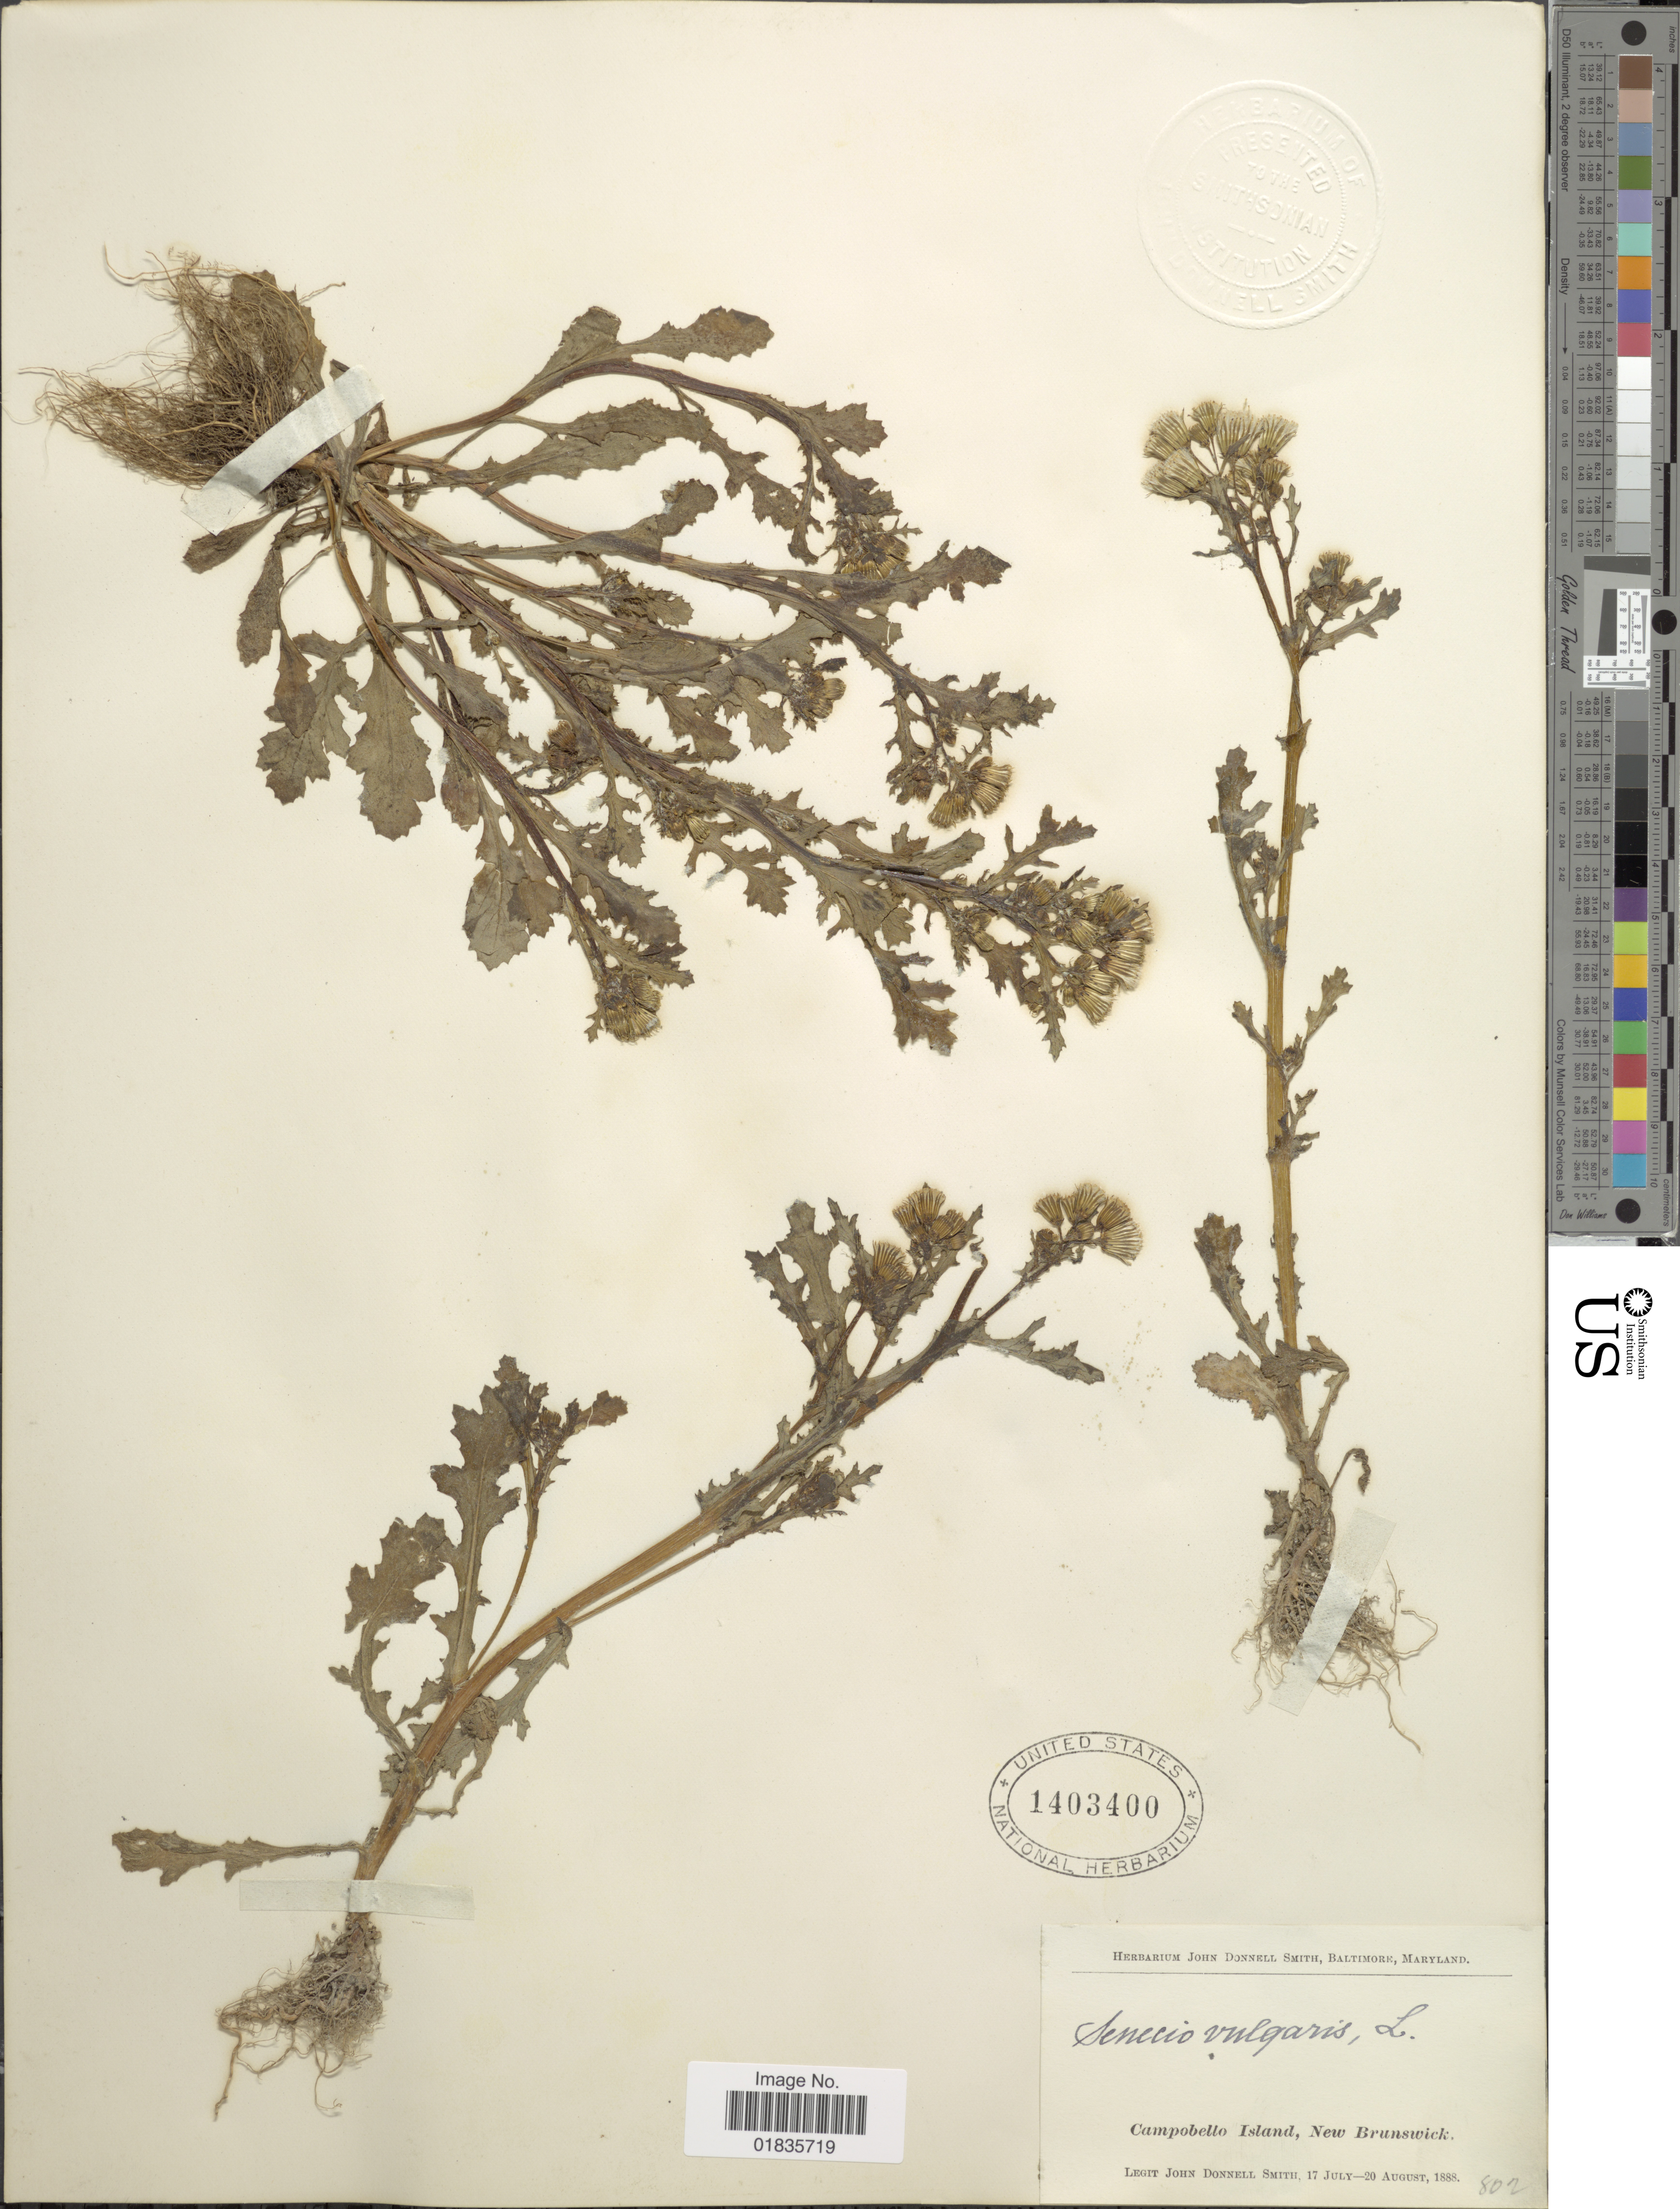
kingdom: Plantae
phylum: Tracheophyta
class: Magnoliopsida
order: Asterales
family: Asteraceae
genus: Senecio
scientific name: Senecio vulgaris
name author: L.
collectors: J. Donnell Smith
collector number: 802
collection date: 1888-07-17/1888-08-20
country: Canada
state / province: New Brunswick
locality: Campobello Island.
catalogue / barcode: US 1403400